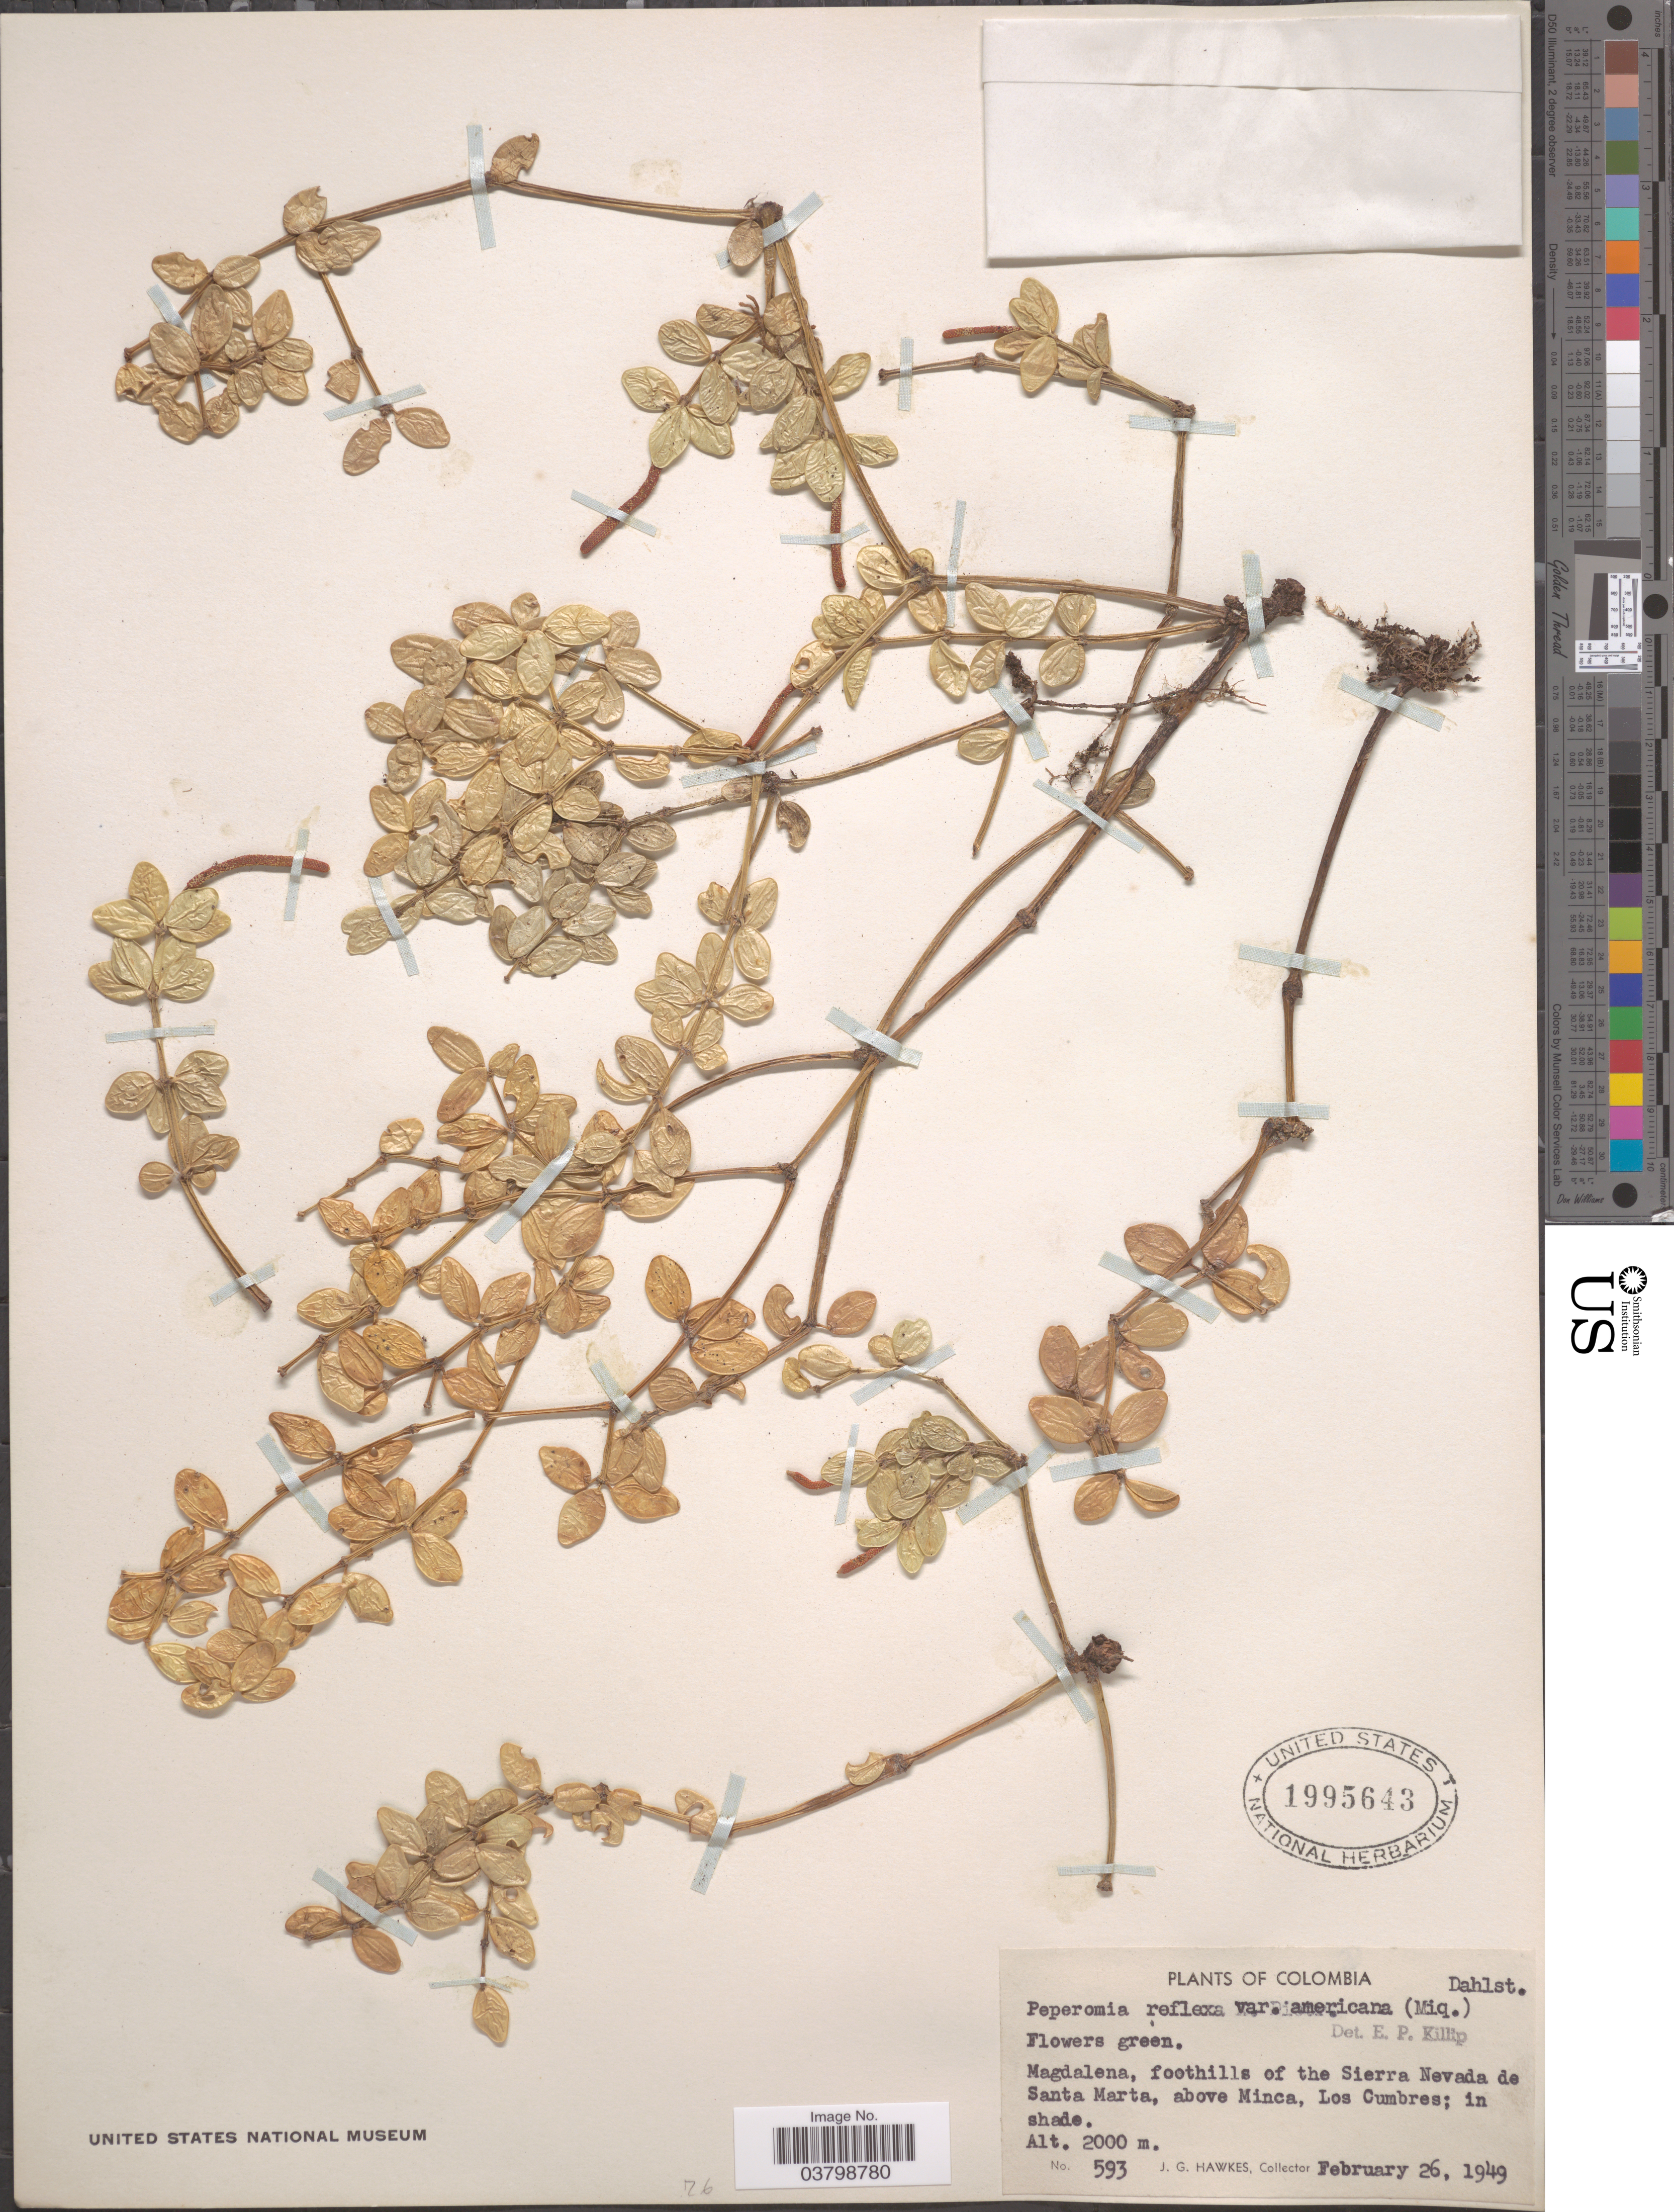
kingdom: Plantae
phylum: Tracheophyta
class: Magnoliopsida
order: Piperales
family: Piperaceae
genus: Peperomia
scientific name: Peperomia tetraphylla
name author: (G. Forst.) Hook. & Arn.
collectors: J. Hawkes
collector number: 593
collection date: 1949-02-26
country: Colombia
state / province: Magdalena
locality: Foothills of the Sierra Nevada de Santa Marta, above Minca, Los Cumbres.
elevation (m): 2000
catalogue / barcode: US 1995643